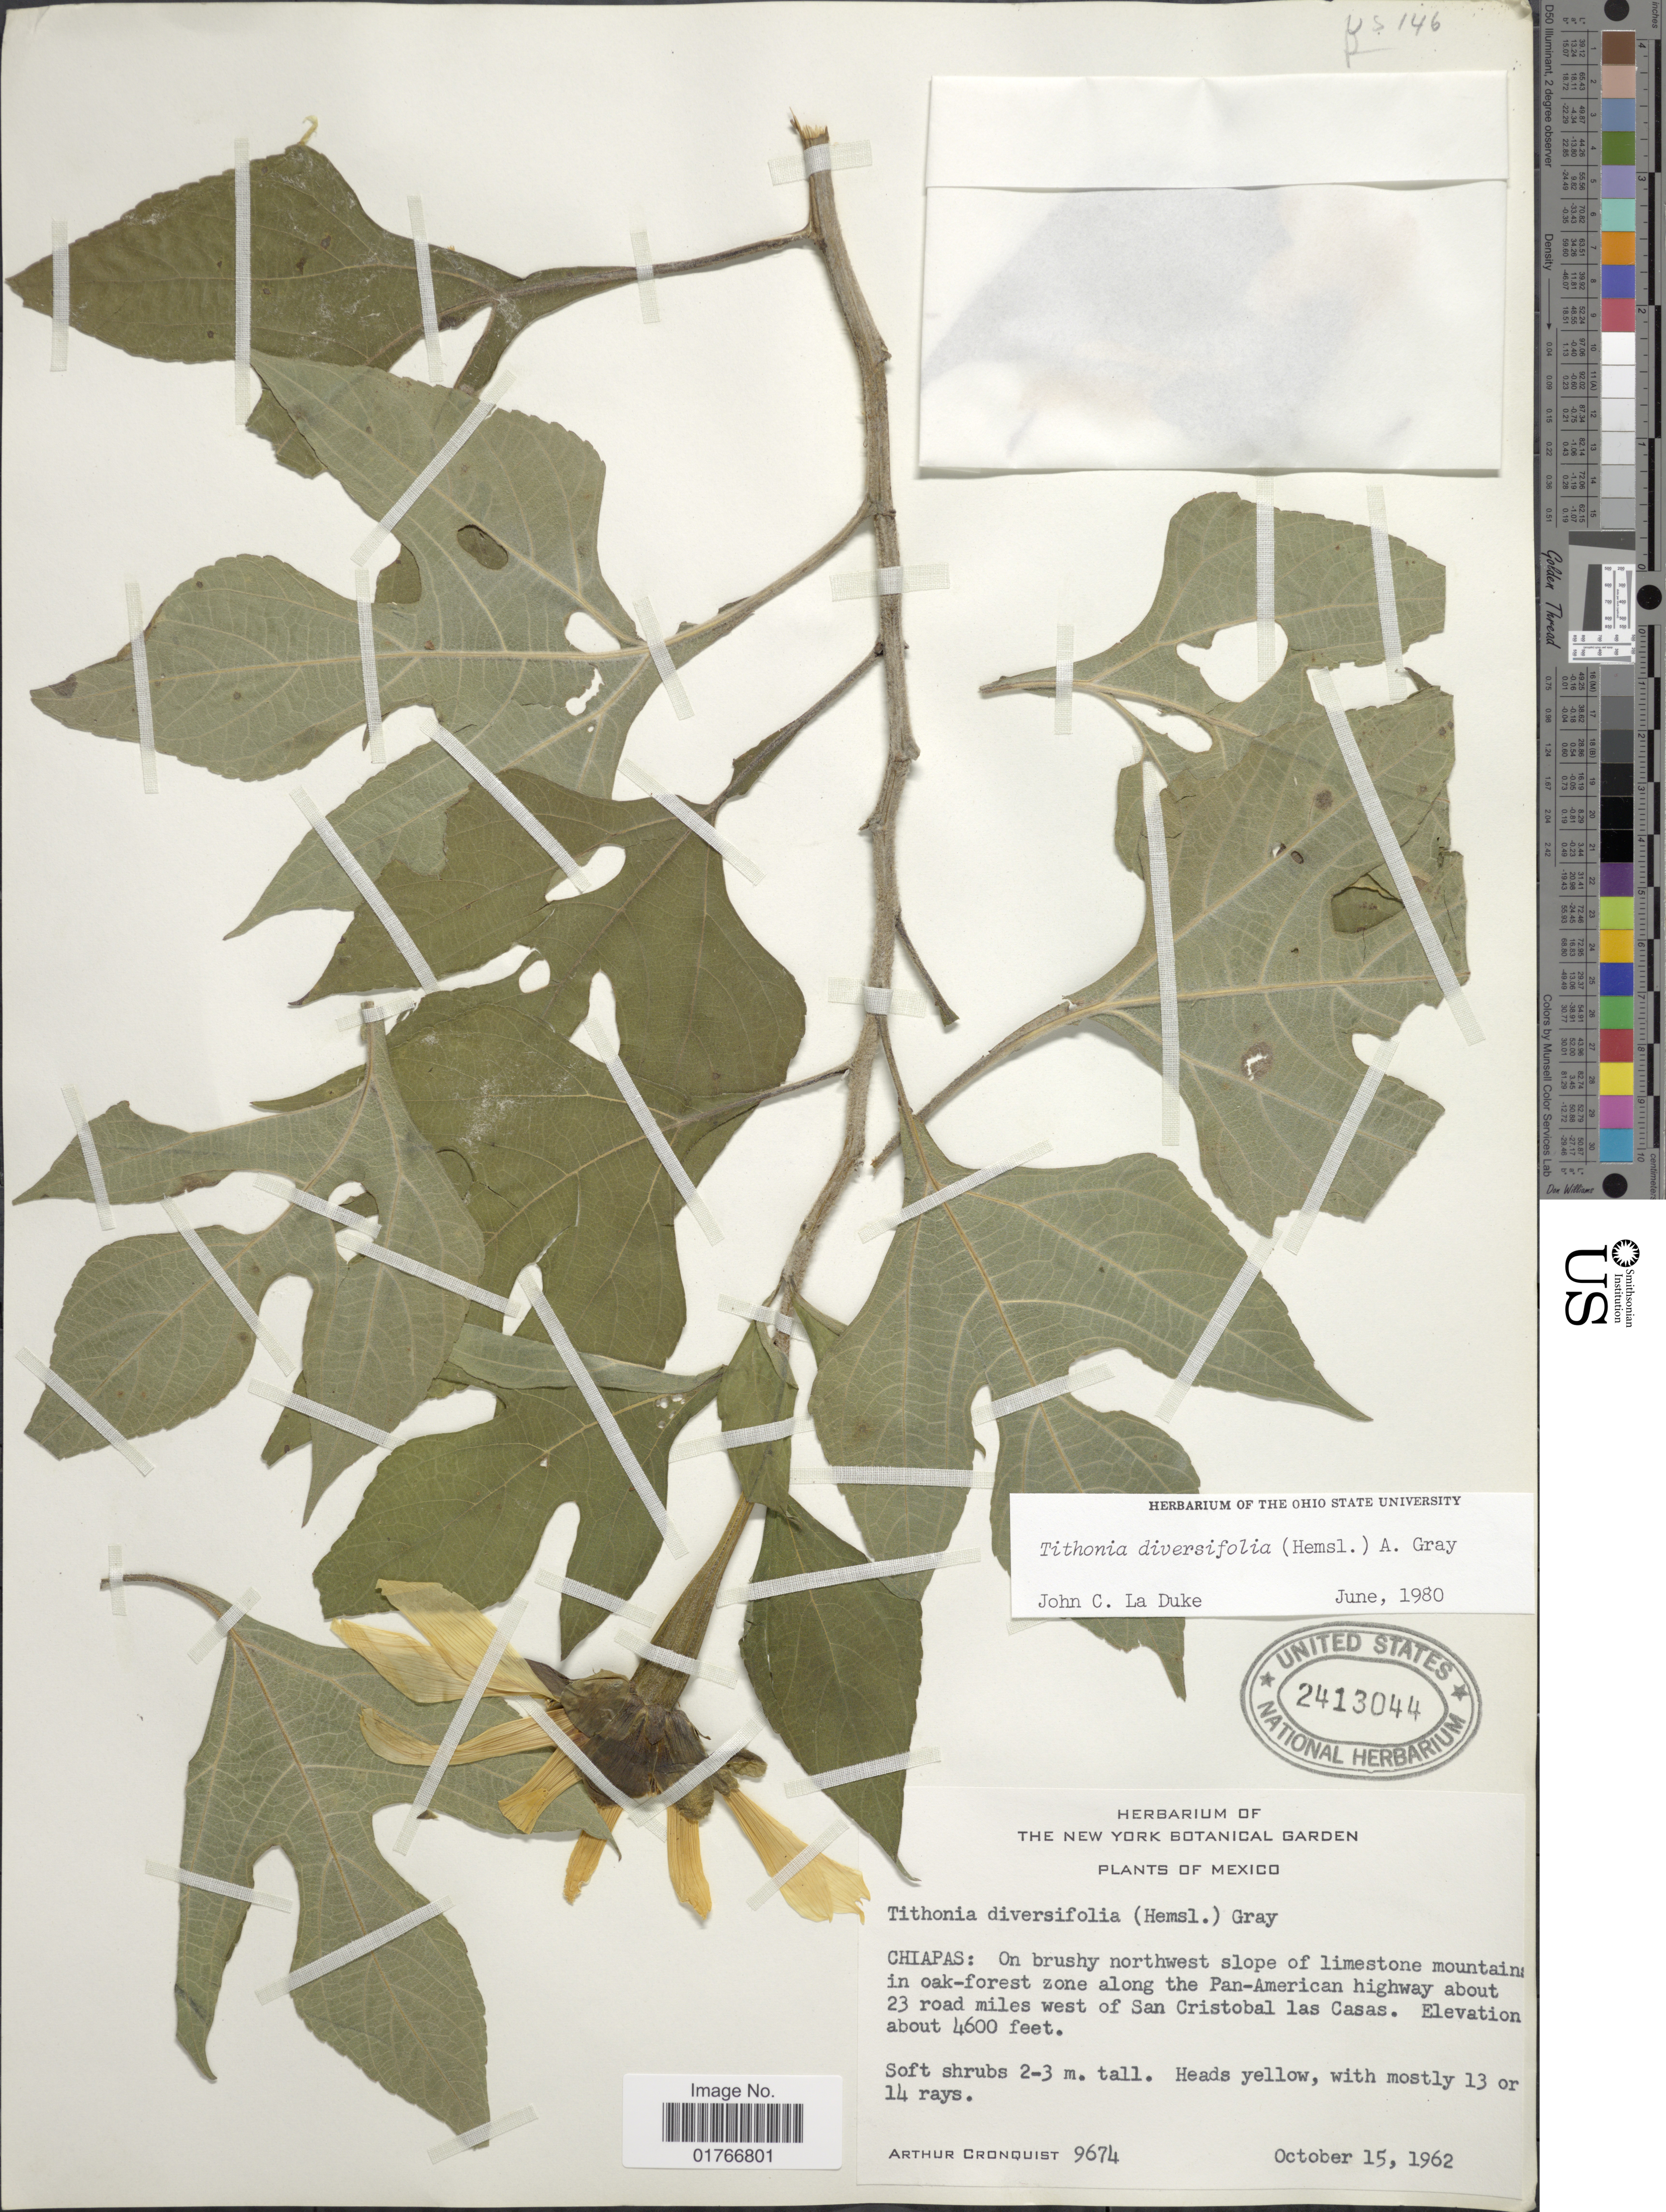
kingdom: Plantae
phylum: Tracheophyta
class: Magnoliopsida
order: Asterales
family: Asteraceae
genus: Tithonia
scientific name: Tithonia diversifolia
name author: (Hemsl.) A. Gray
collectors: A. J. Cronquist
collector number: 9674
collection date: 1962-10-15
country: Mexico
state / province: Chiapas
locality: Along the Pan-american highway about 23 road miles west of San Cristobal las Casas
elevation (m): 1402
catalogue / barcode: US 2413044